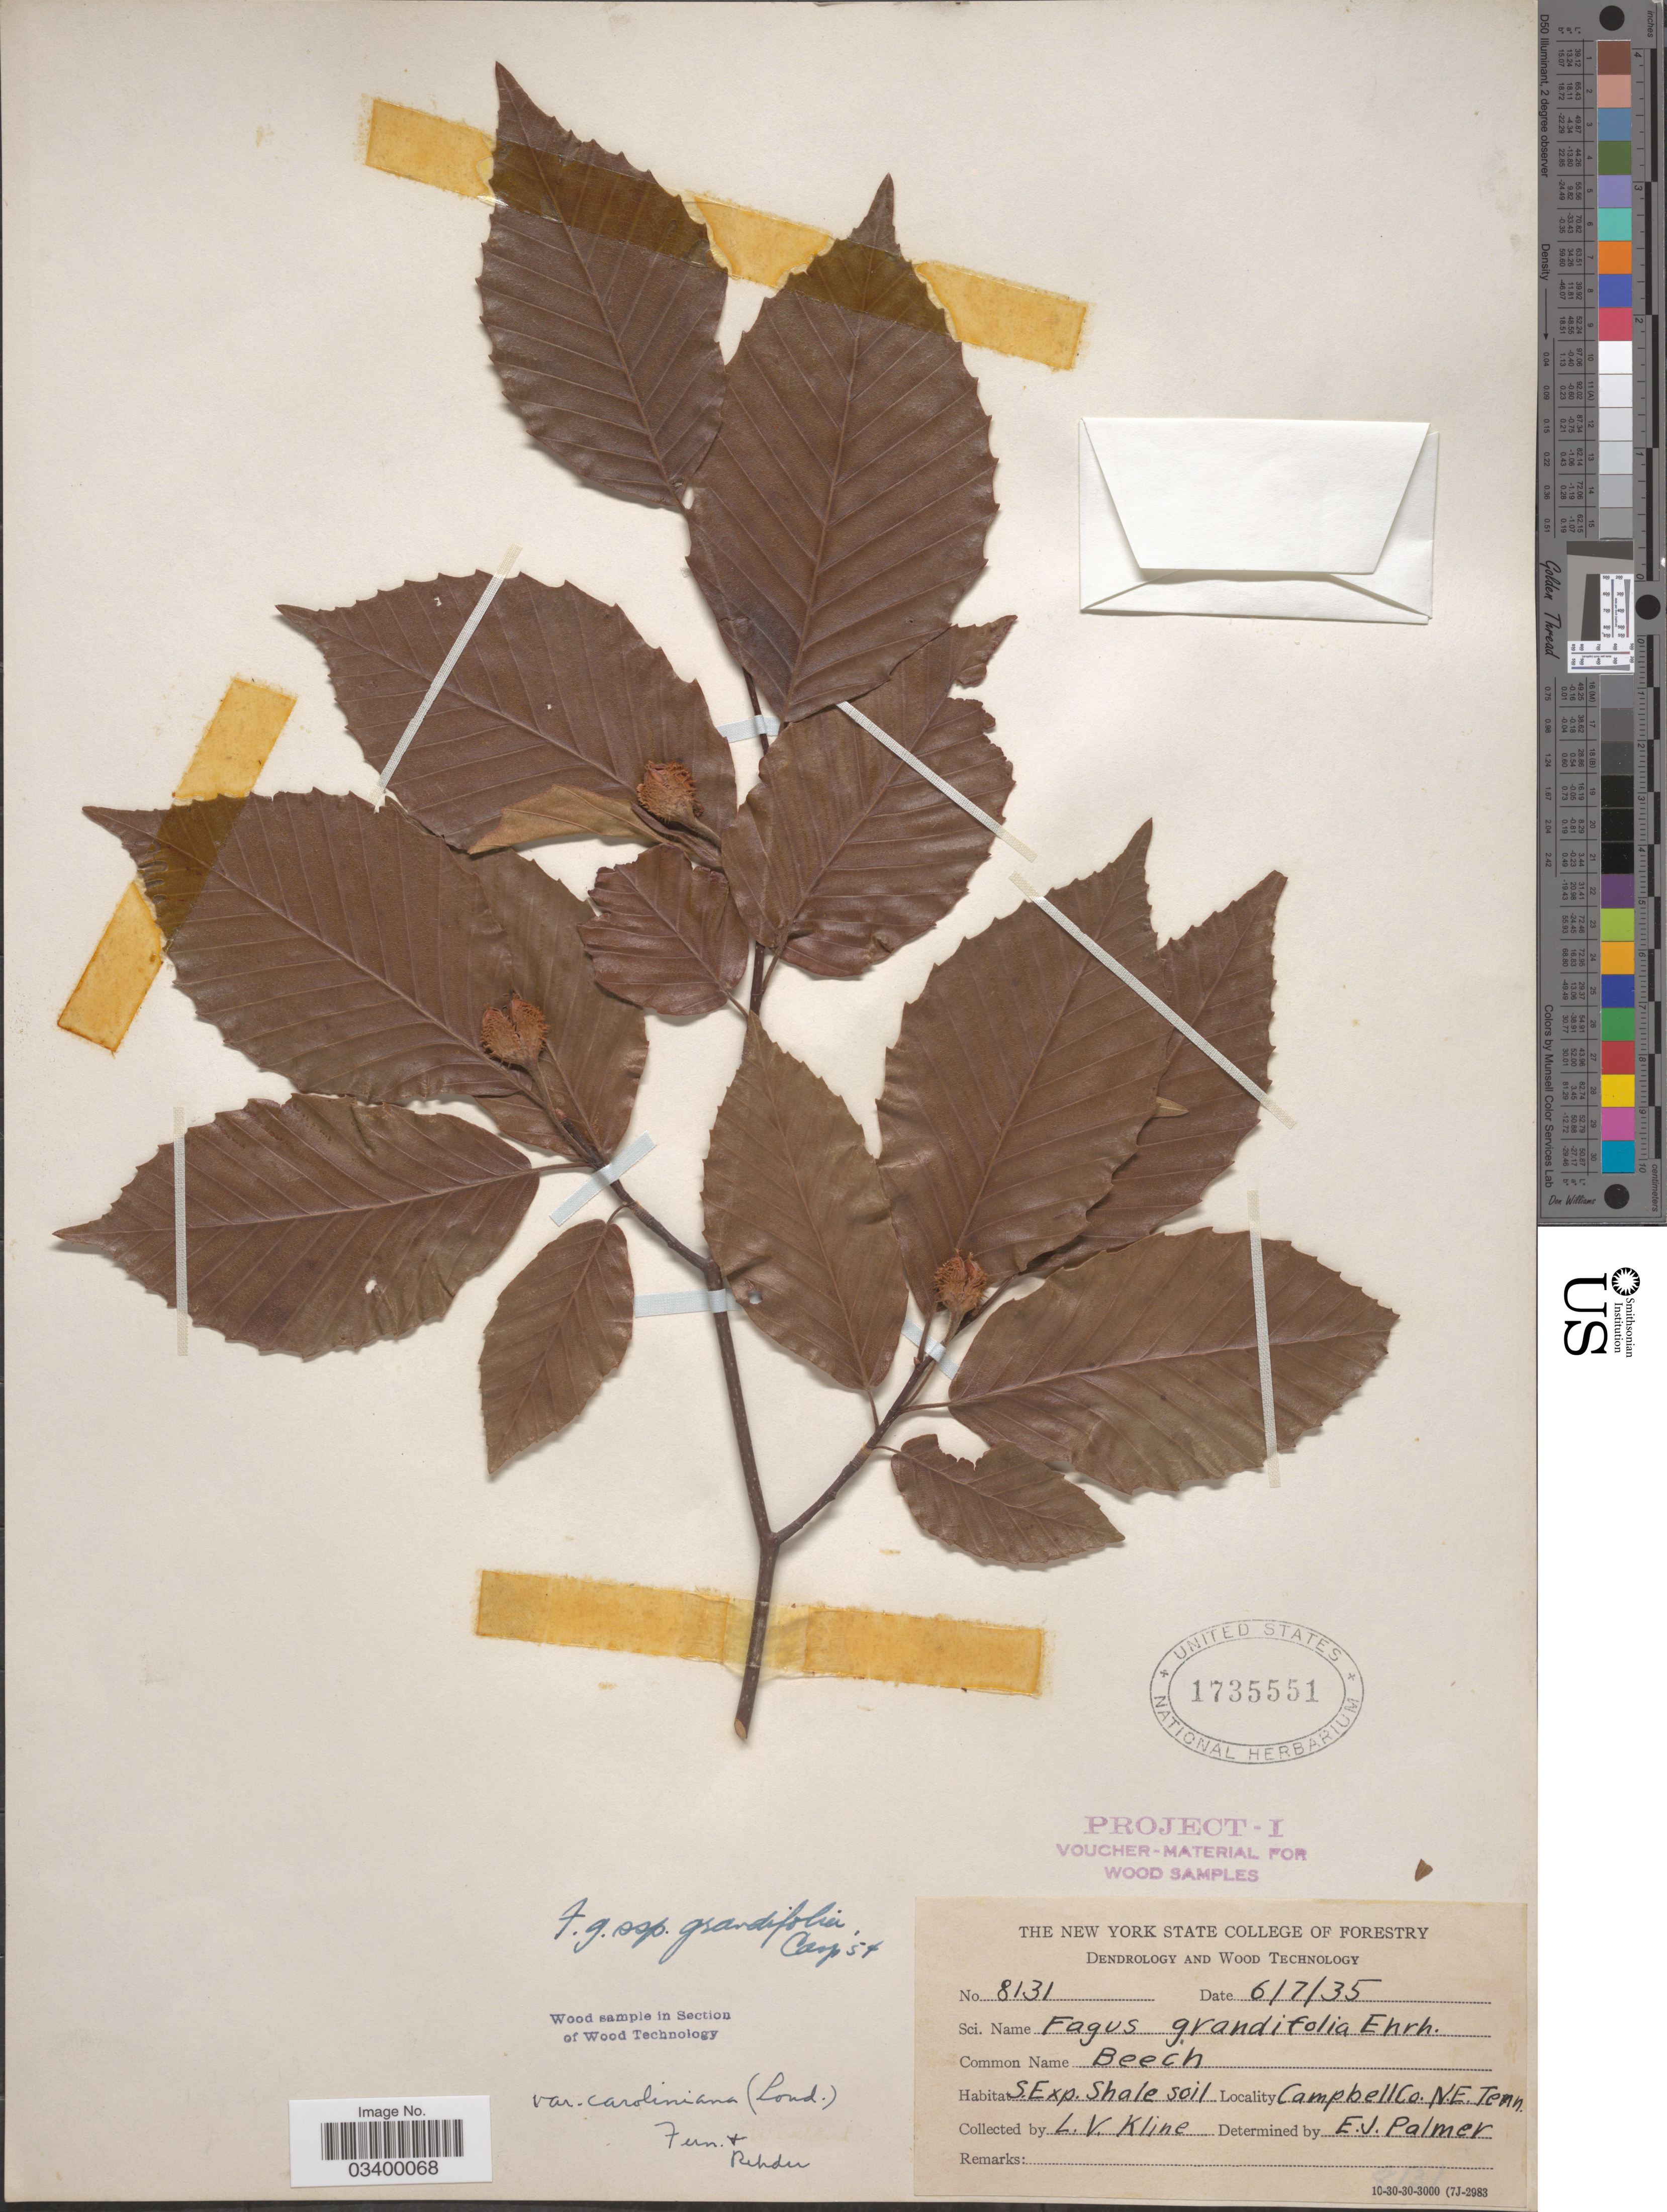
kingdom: Plantae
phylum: Tracheophyta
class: Magnoliopsida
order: Fagales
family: Fagaceae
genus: Fagus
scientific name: Fagus grandifolia subsp. caroliniana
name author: (Loudon) Fernald & Rehder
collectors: L. Kline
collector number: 8131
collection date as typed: Transcribed d/m/y: 7/6/35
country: United States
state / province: Tennessee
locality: Campbell Co. N.E. Tenn. S.Exp. Shale soil.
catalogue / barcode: US 1735551